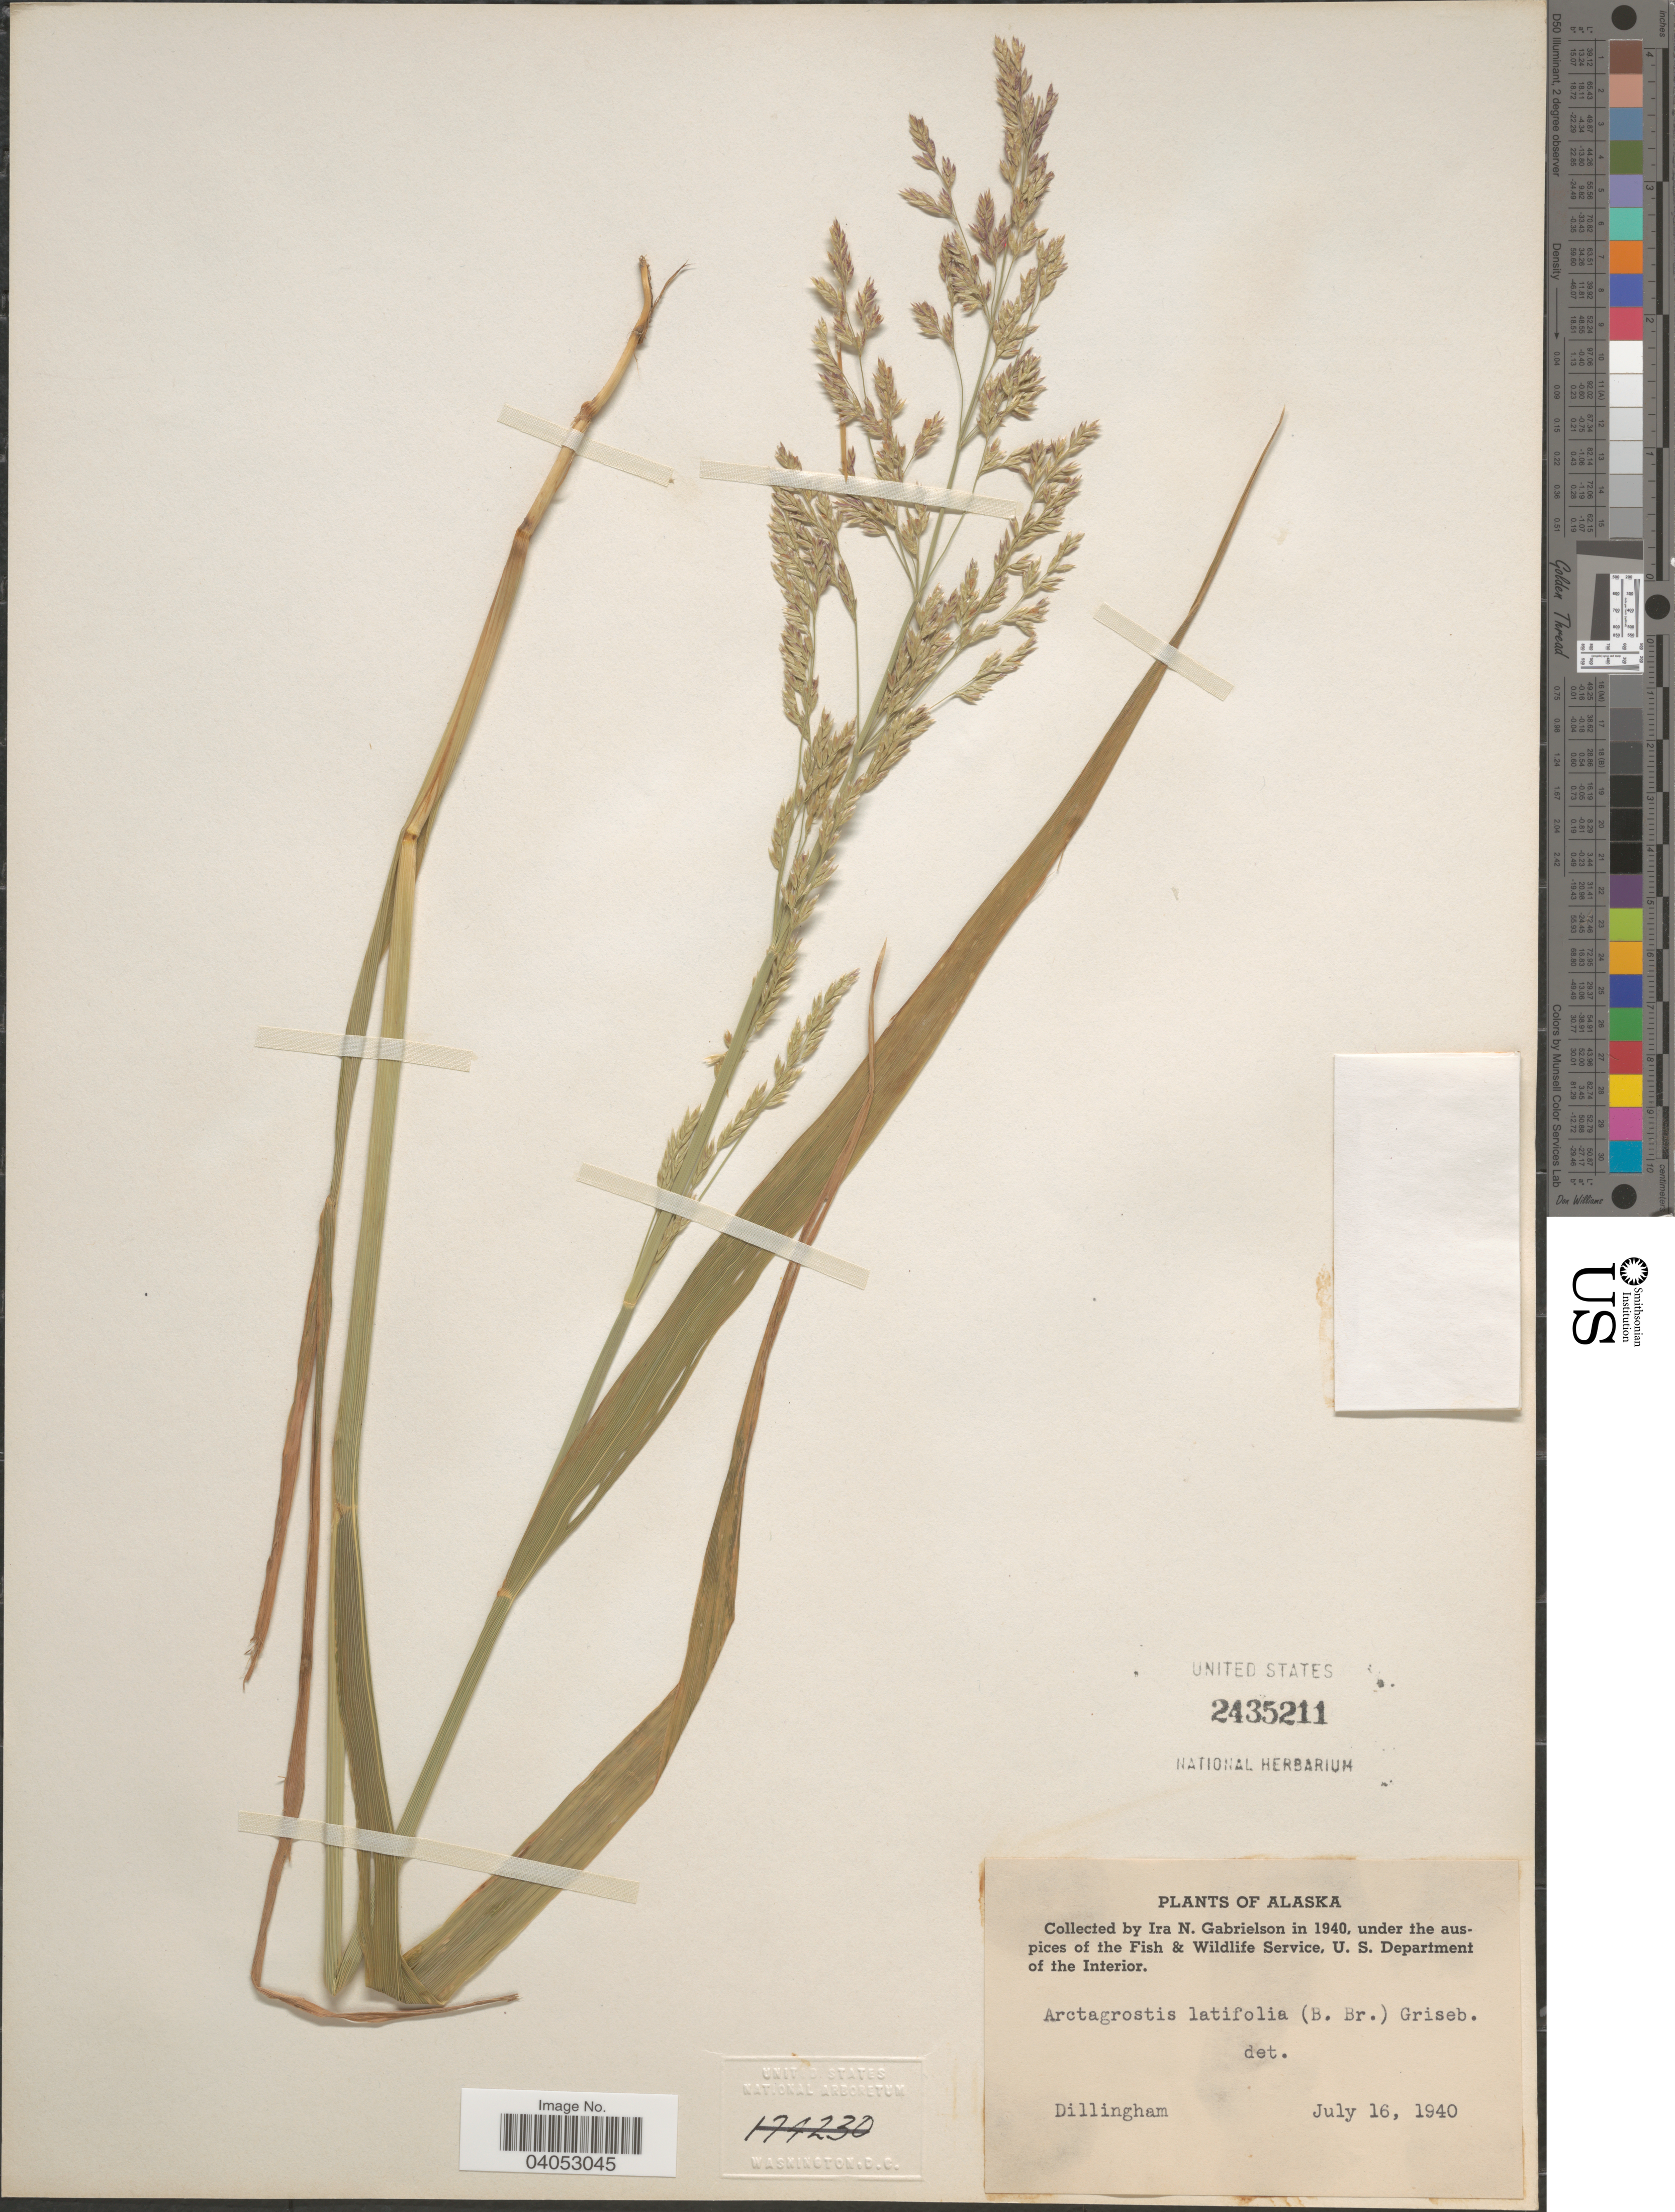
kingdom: Plantae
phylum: Tracheophyta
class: Liliopsida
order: Poales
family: Poaceae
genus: Arctagrostis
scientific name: Arctagrostis latifolia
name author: (R. Br.) Griseb.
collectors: I. Gabrielson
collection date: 1940-07-16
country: United States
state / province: Alaska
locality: Dillingham.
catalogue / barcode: US 2435211